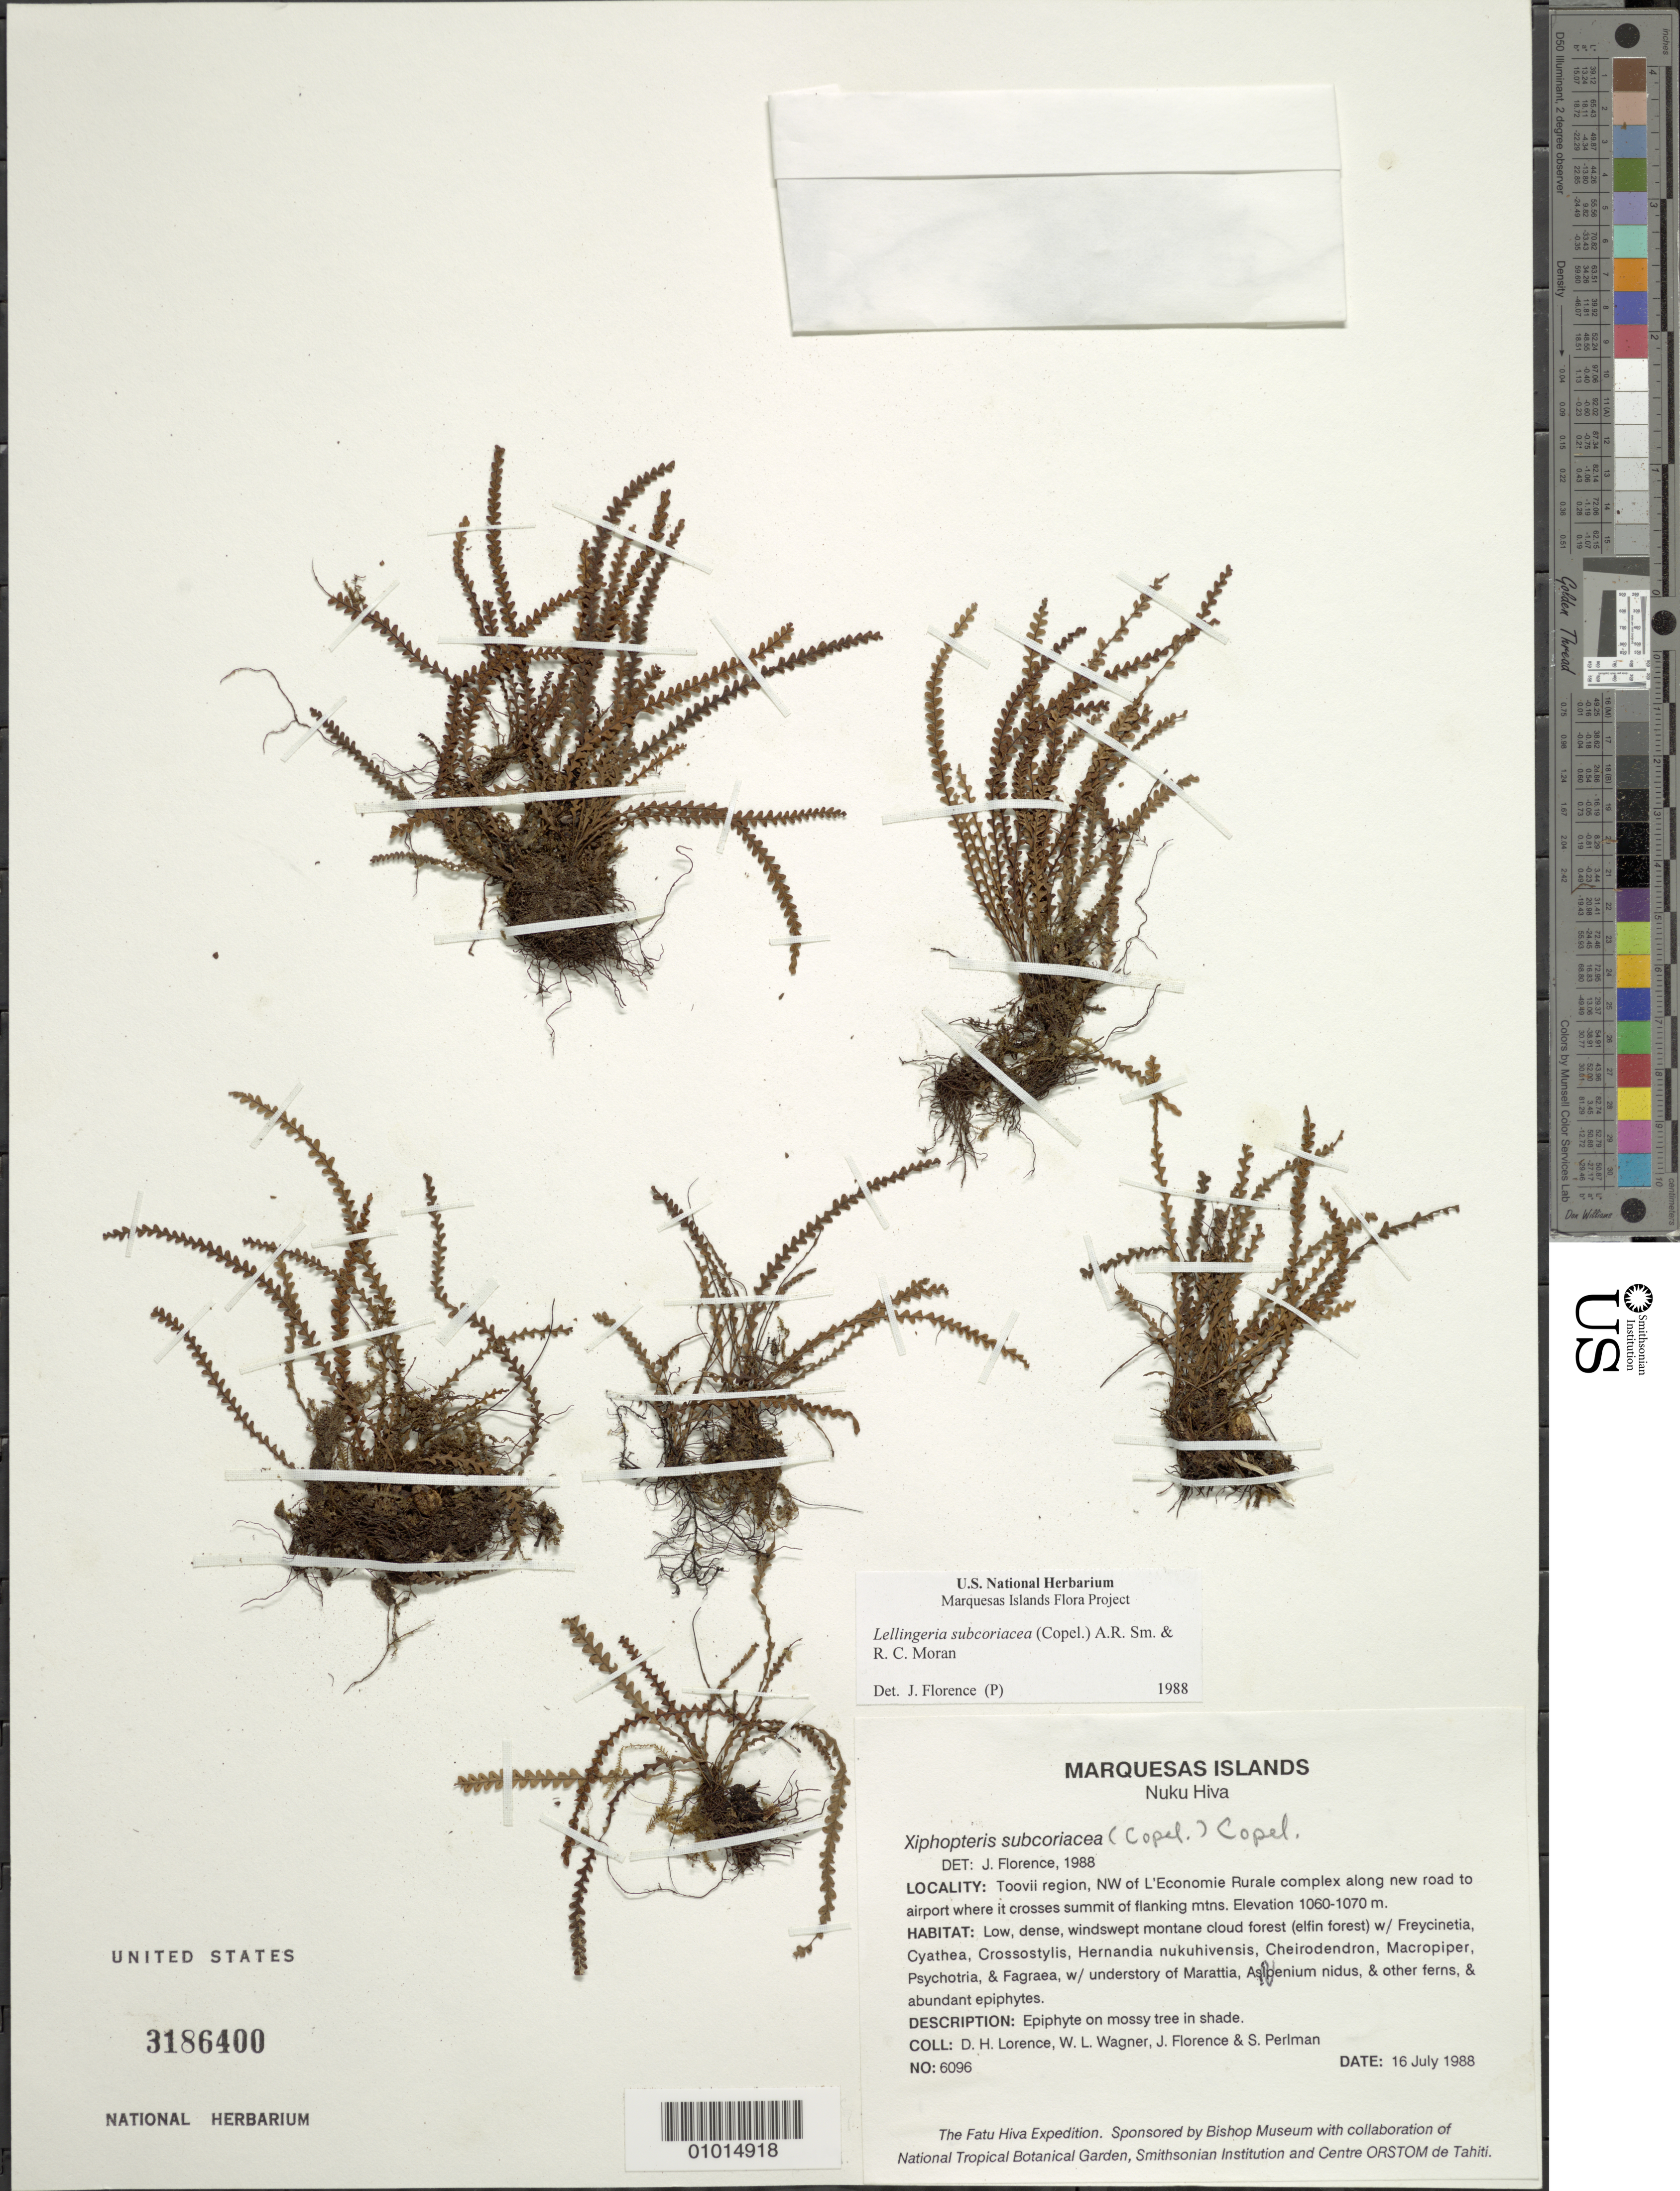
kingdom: Plantae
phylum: Tracheophyta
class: Polypodiopsida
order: Polypodiales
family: Polypodiaceae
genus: Stenogrammitis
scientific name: Stenogrammitis subcoriacea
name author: (Copel.) Labiak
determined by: Parris, B. S.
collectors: D. Lorence, W. L. Wagner, J. Florence & S. P. Perlman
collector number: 6096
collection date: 1988-07-16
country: French Polynesia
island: Nuku Hiva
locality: Toovii region, NW of l'Economie Rurale complex along new road to airport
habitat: Low, dense, windswept montane cloud forest (elfin forest)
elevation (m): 1060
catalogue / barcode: US 3186400